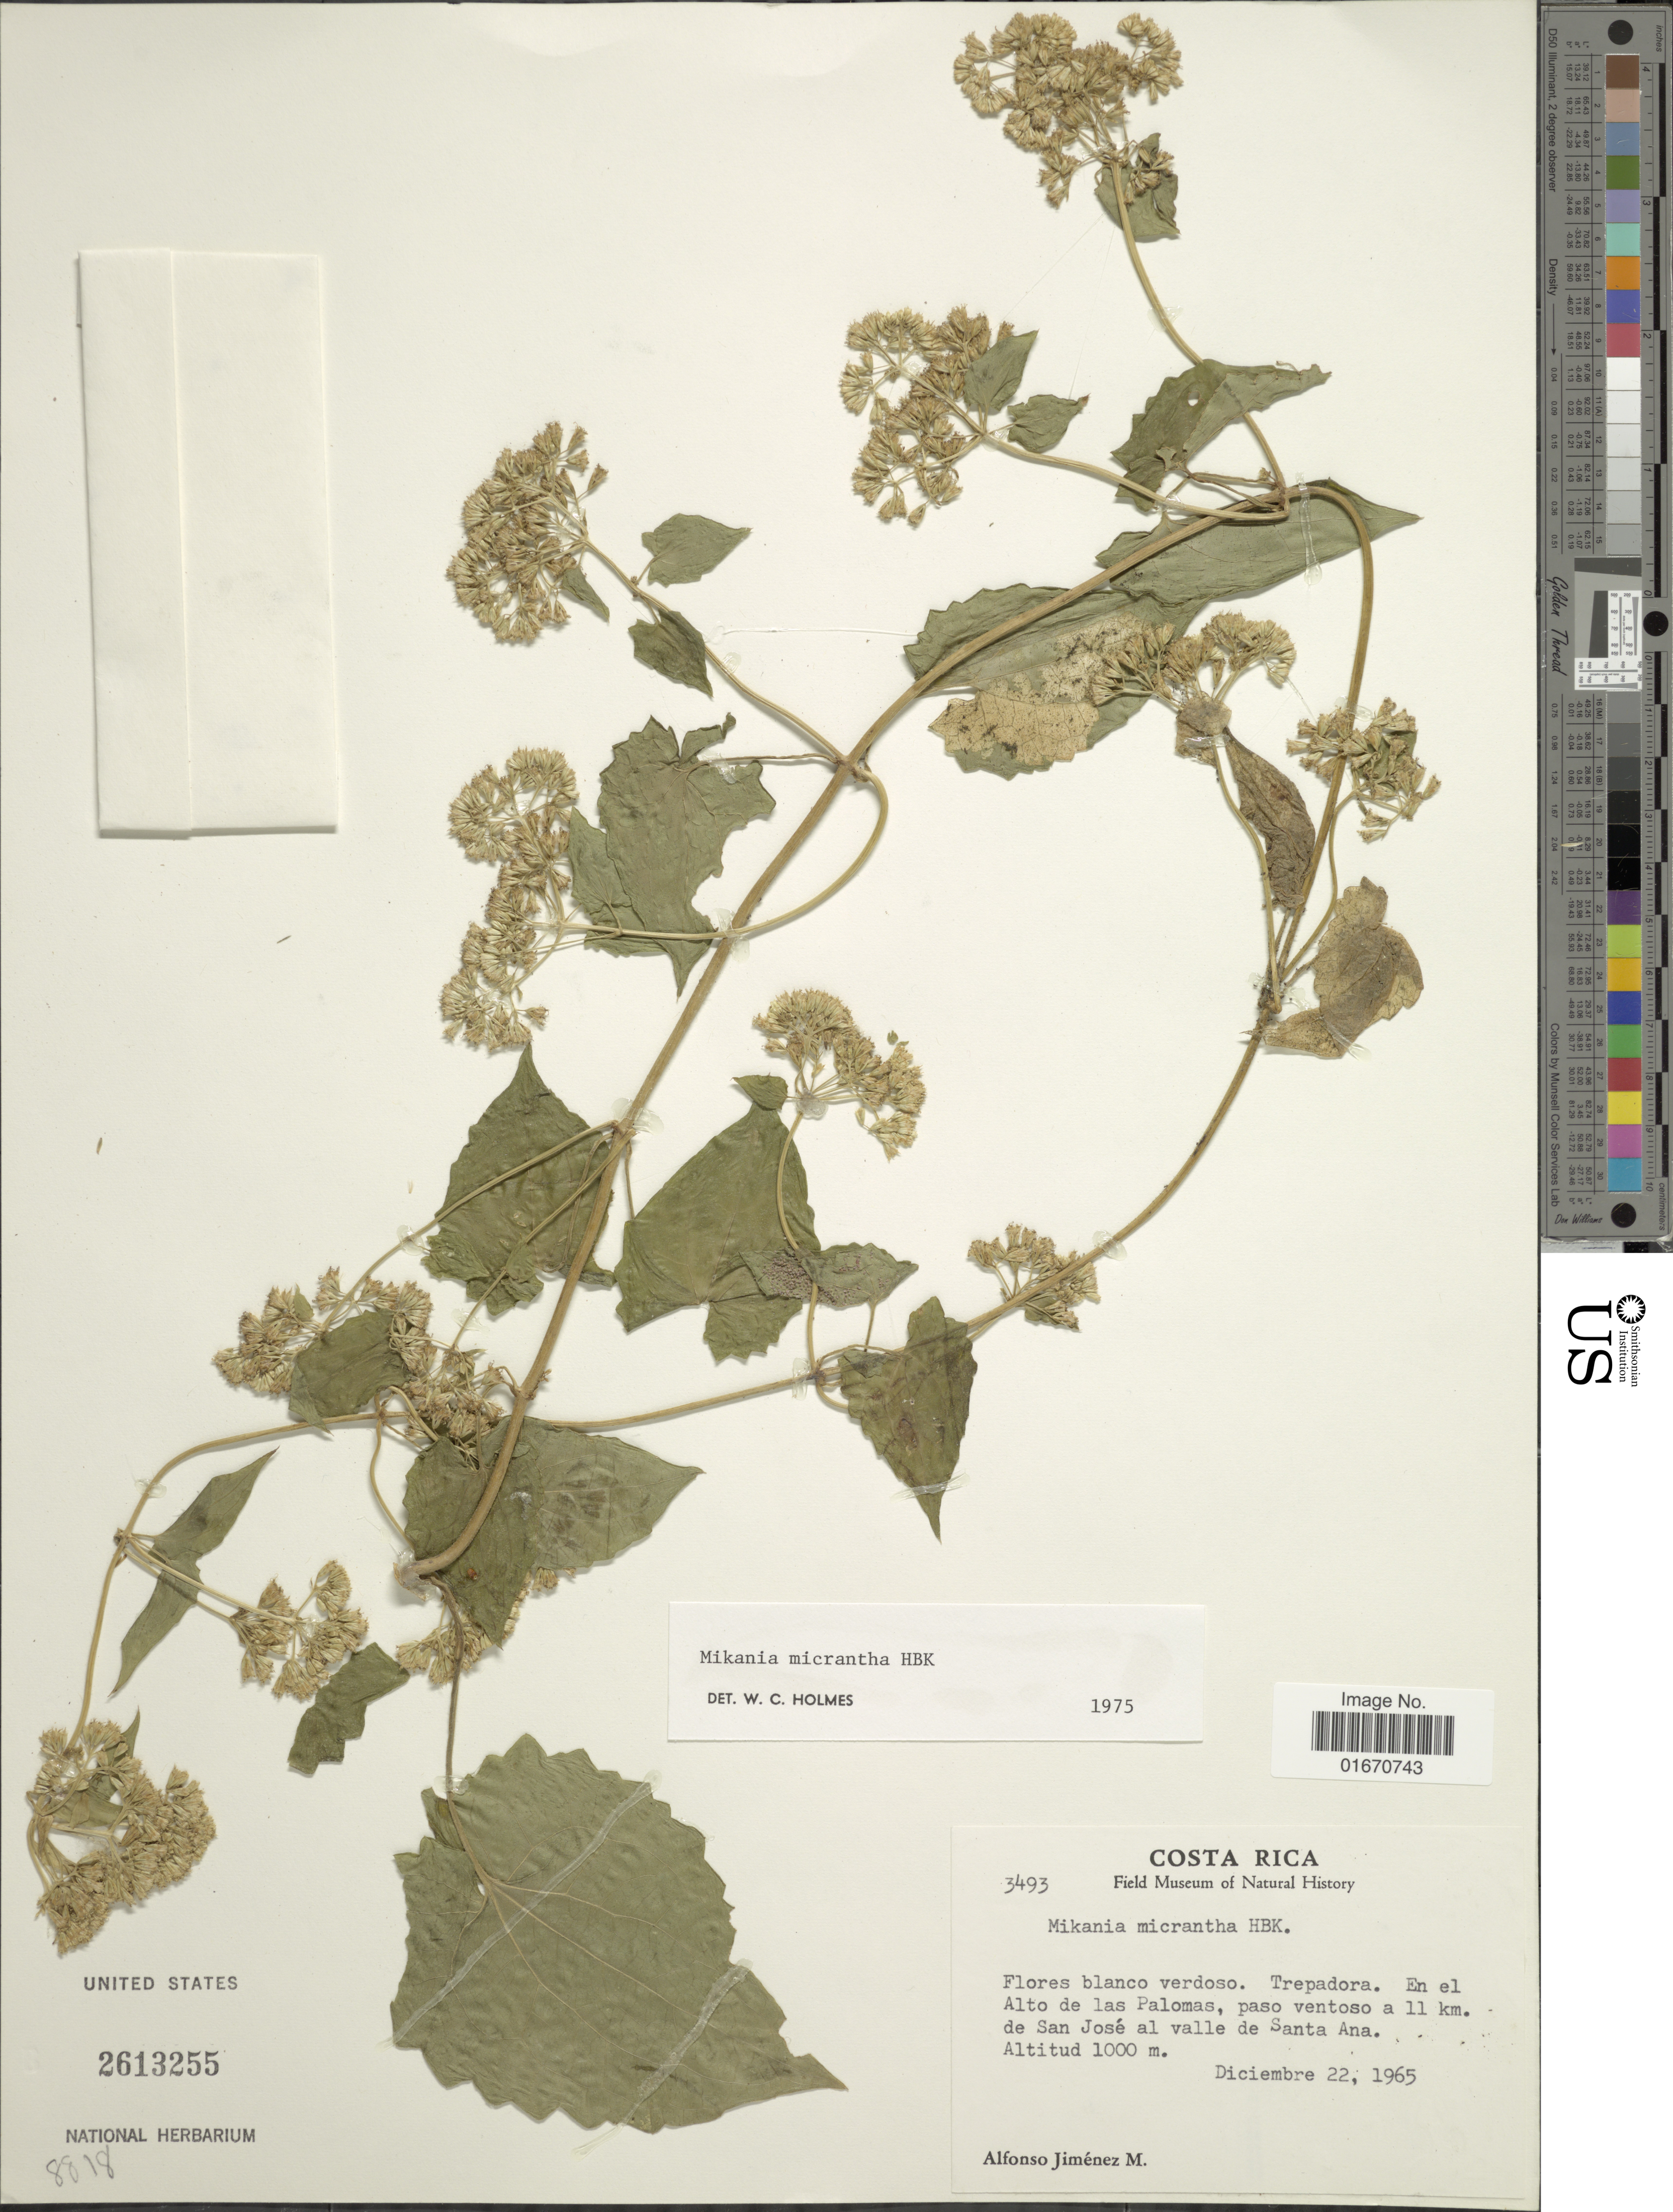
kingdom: Plantae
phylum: Tracheophyta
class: Magnoliopsida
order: Asterales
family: Asteraceae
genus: Mikania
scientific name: Mikania micrantha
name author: Kunth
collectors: A. Jimenez M.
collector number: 3493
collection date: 1965-12-22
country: Costa Rica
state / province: San José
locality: En el Altos de las Palomas, paso ventoso a 11 km de San Jose al valle de Santa Ana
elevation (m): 1000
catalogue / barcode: US 2613255